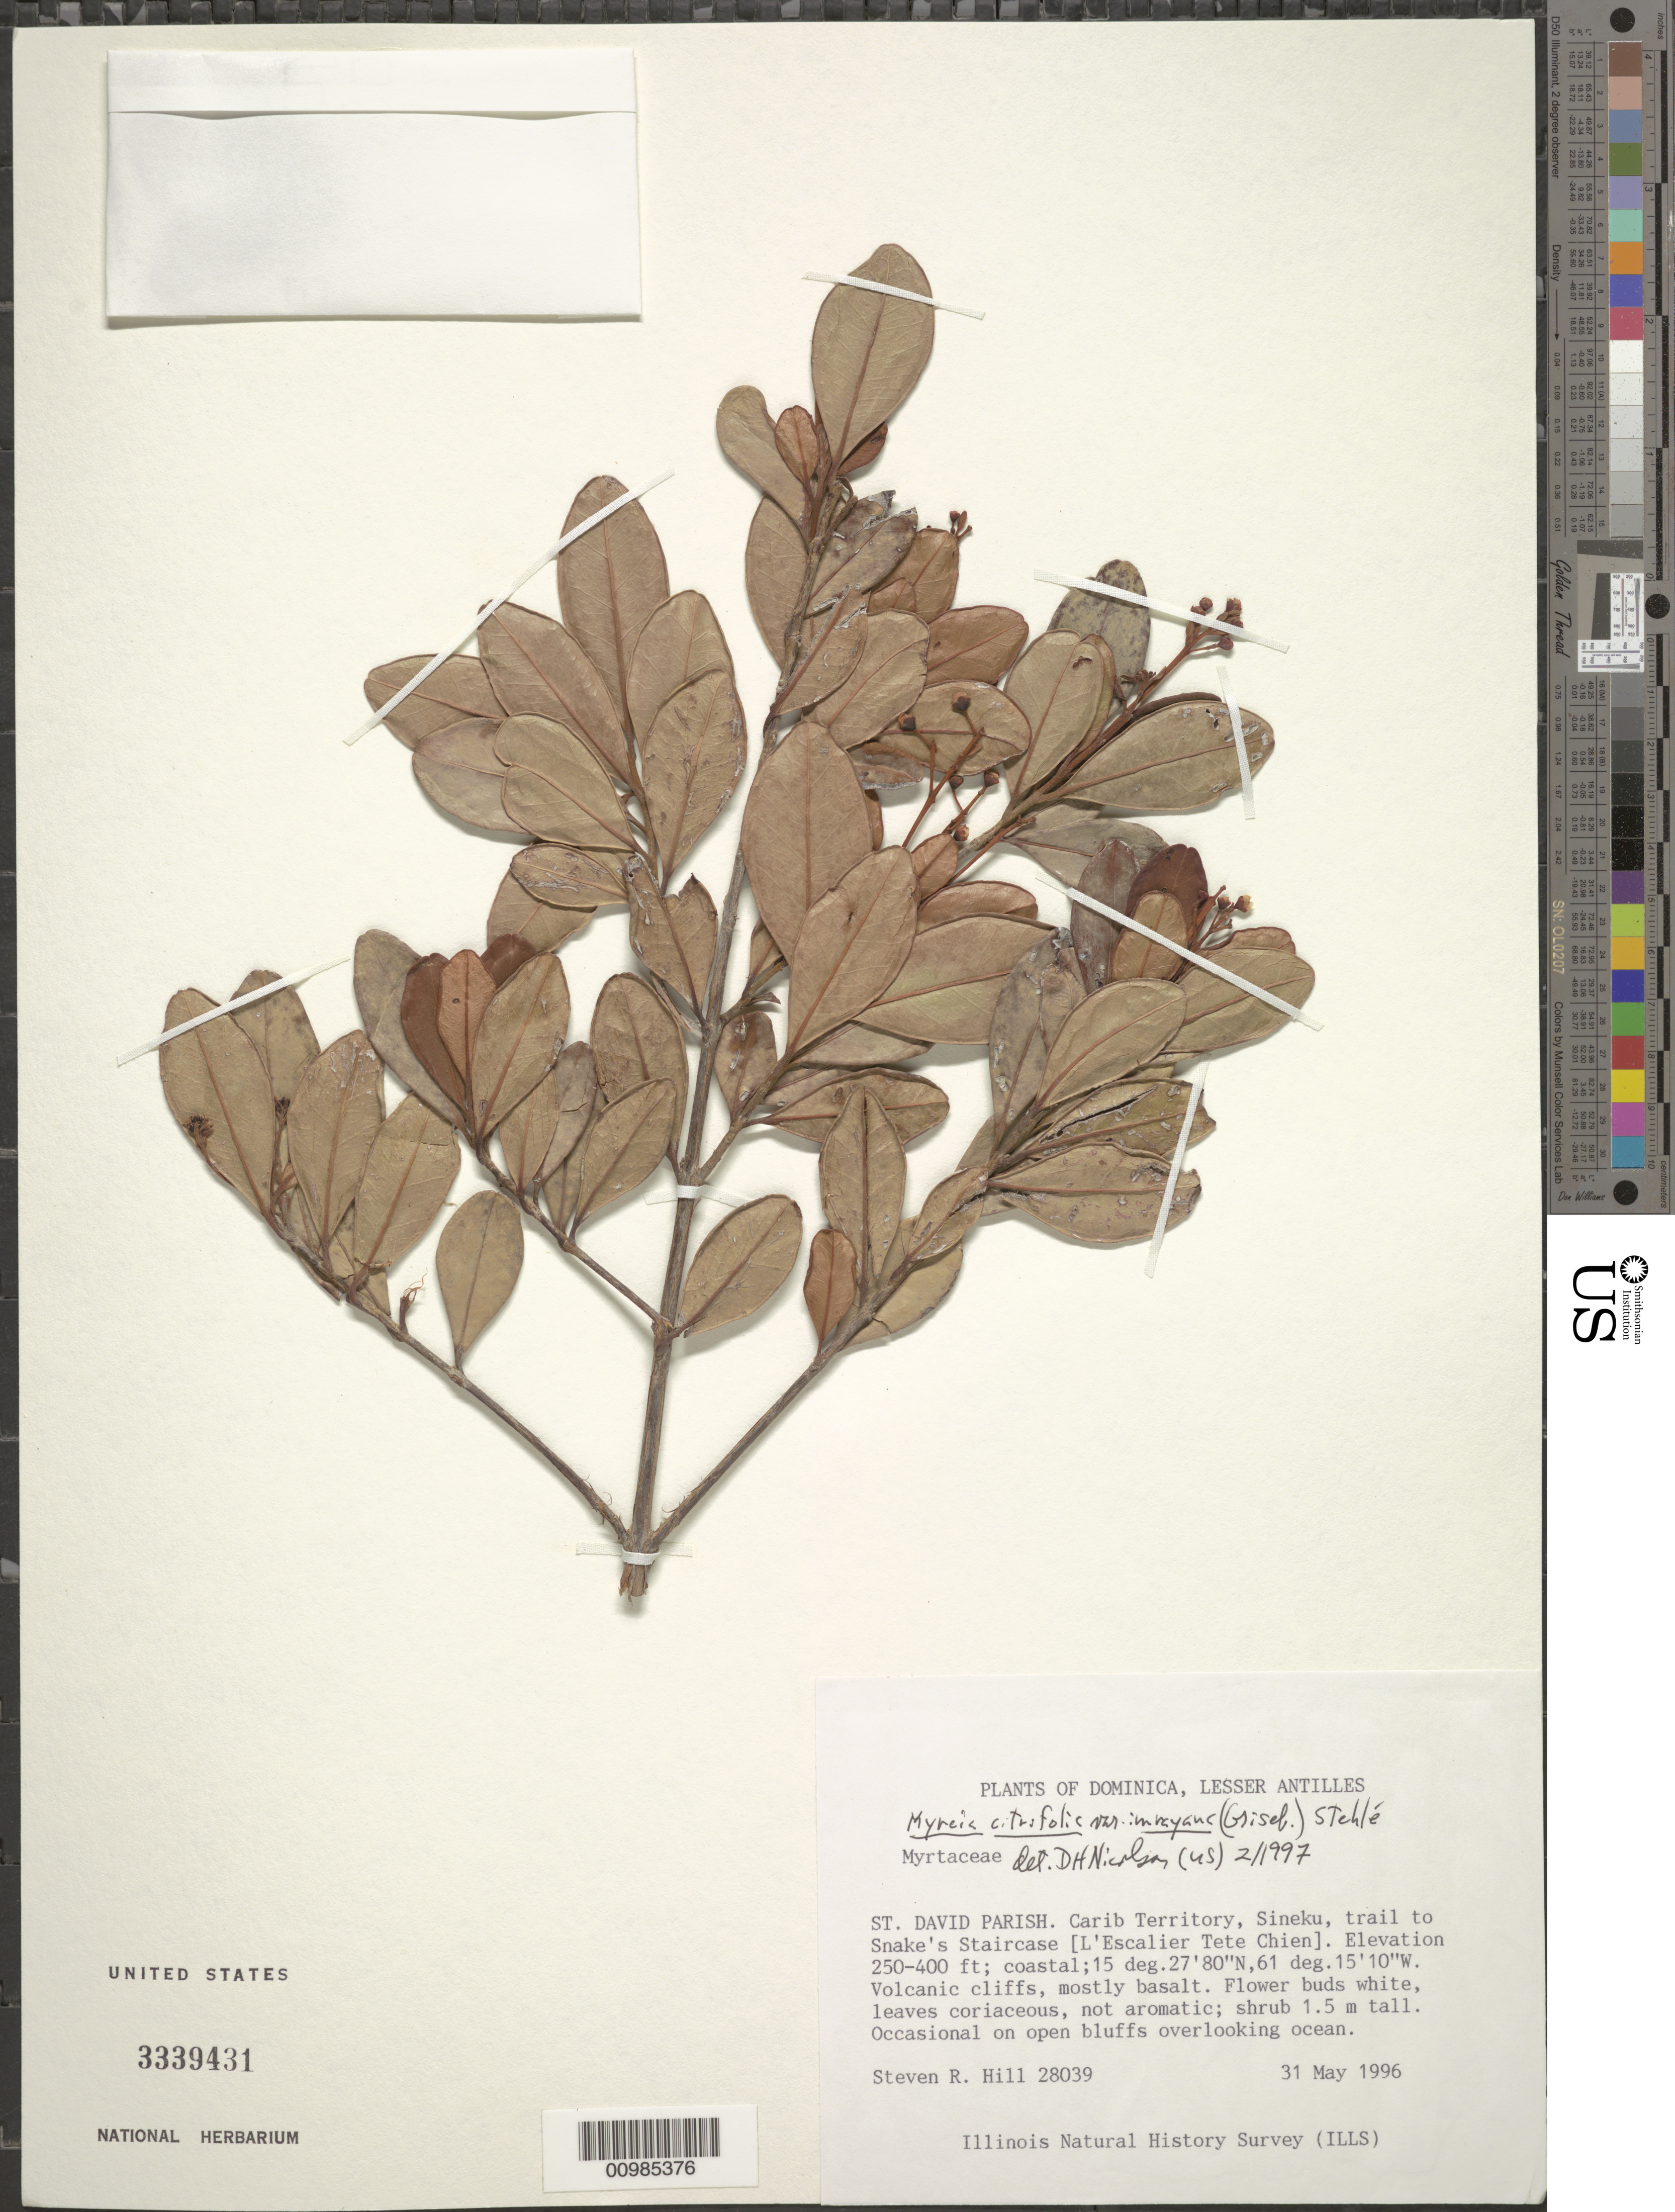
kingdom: Plantae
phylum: Tracheophyta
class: Magnoliopsida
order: Myrtales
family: Myrtaceae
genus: Myrcia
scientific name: Myrcia citrifolia var. imrayana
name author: (Griseb.) Stehlé & Quentin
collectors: S. R. Hill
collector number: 28039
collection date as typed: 31 May 1996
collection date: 1996-05-31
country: Dominica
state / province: St. David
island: Dominica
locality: Carib Territory, Sineku, trail to Snake's Staircase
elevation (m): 76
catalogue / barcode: US 3339431